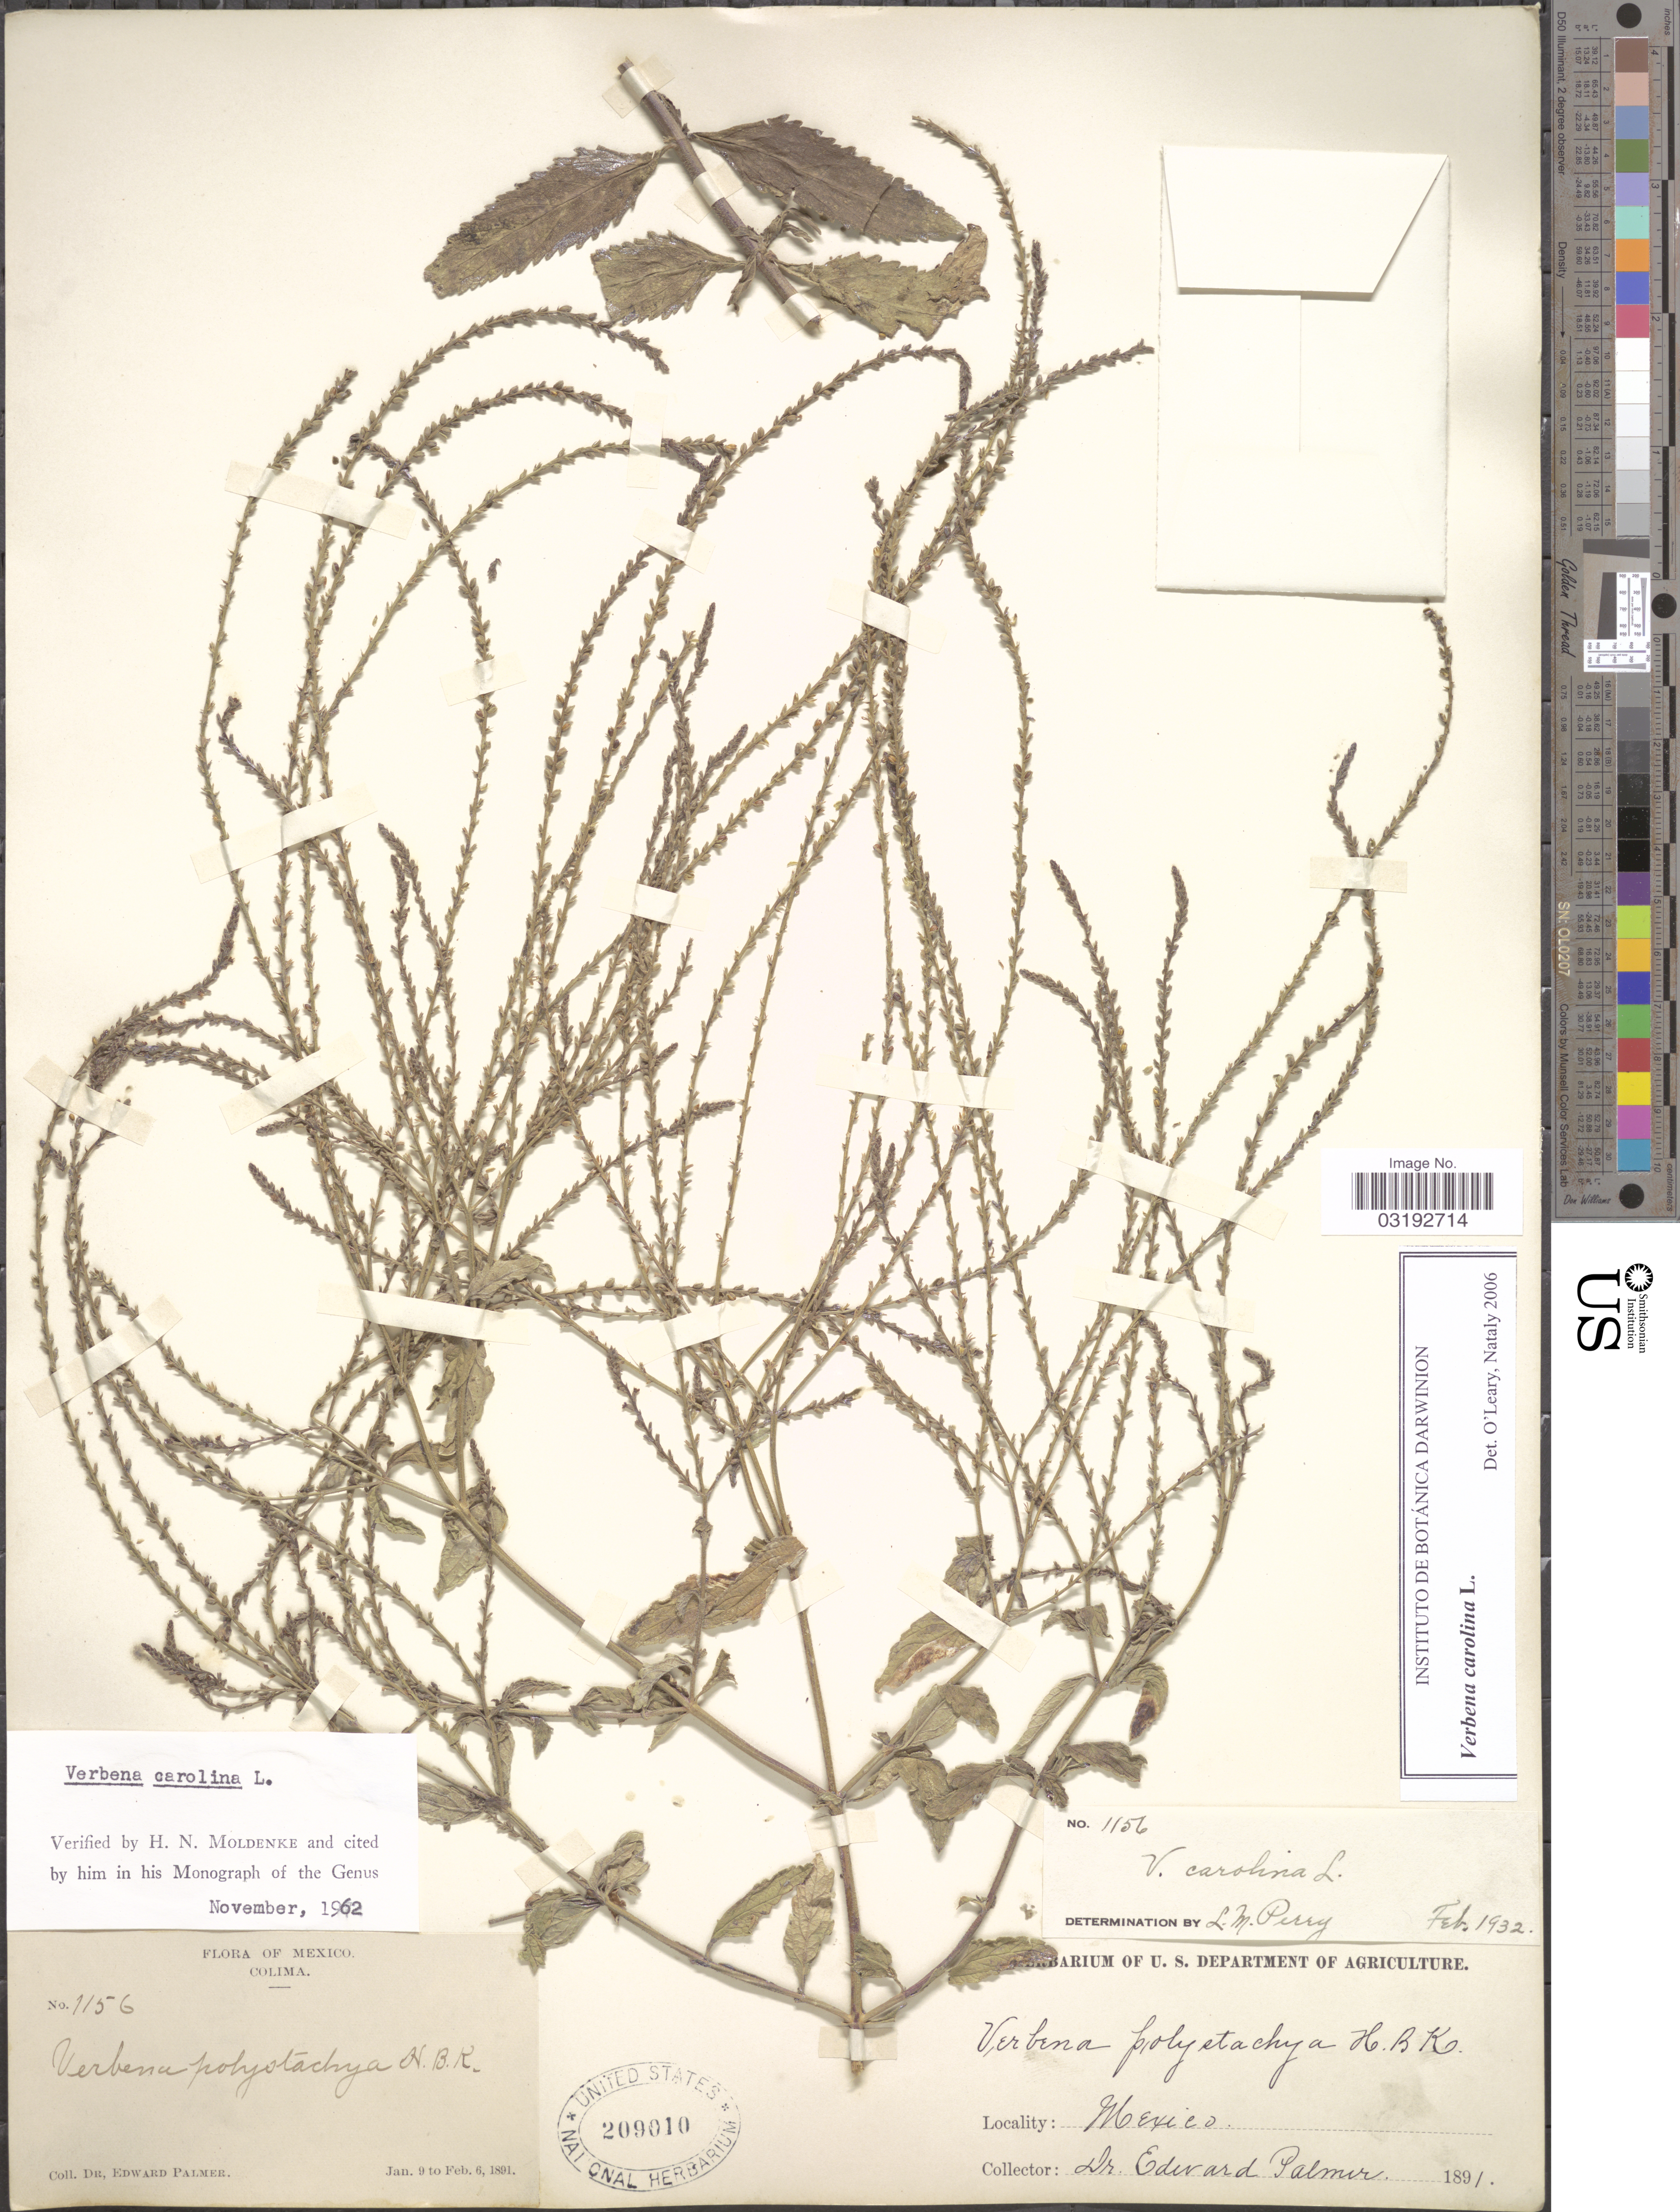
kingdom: Plantae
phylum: Tracheophyta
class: Magnoliopsida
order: Lamiales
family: Verbenaceae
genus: Verbena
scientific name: Verbena carolina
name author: L.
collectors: E. Palmer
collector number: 1156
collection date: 1891-01-09/1891-02-06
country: Mexico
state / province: Colima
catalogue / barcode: US 209010